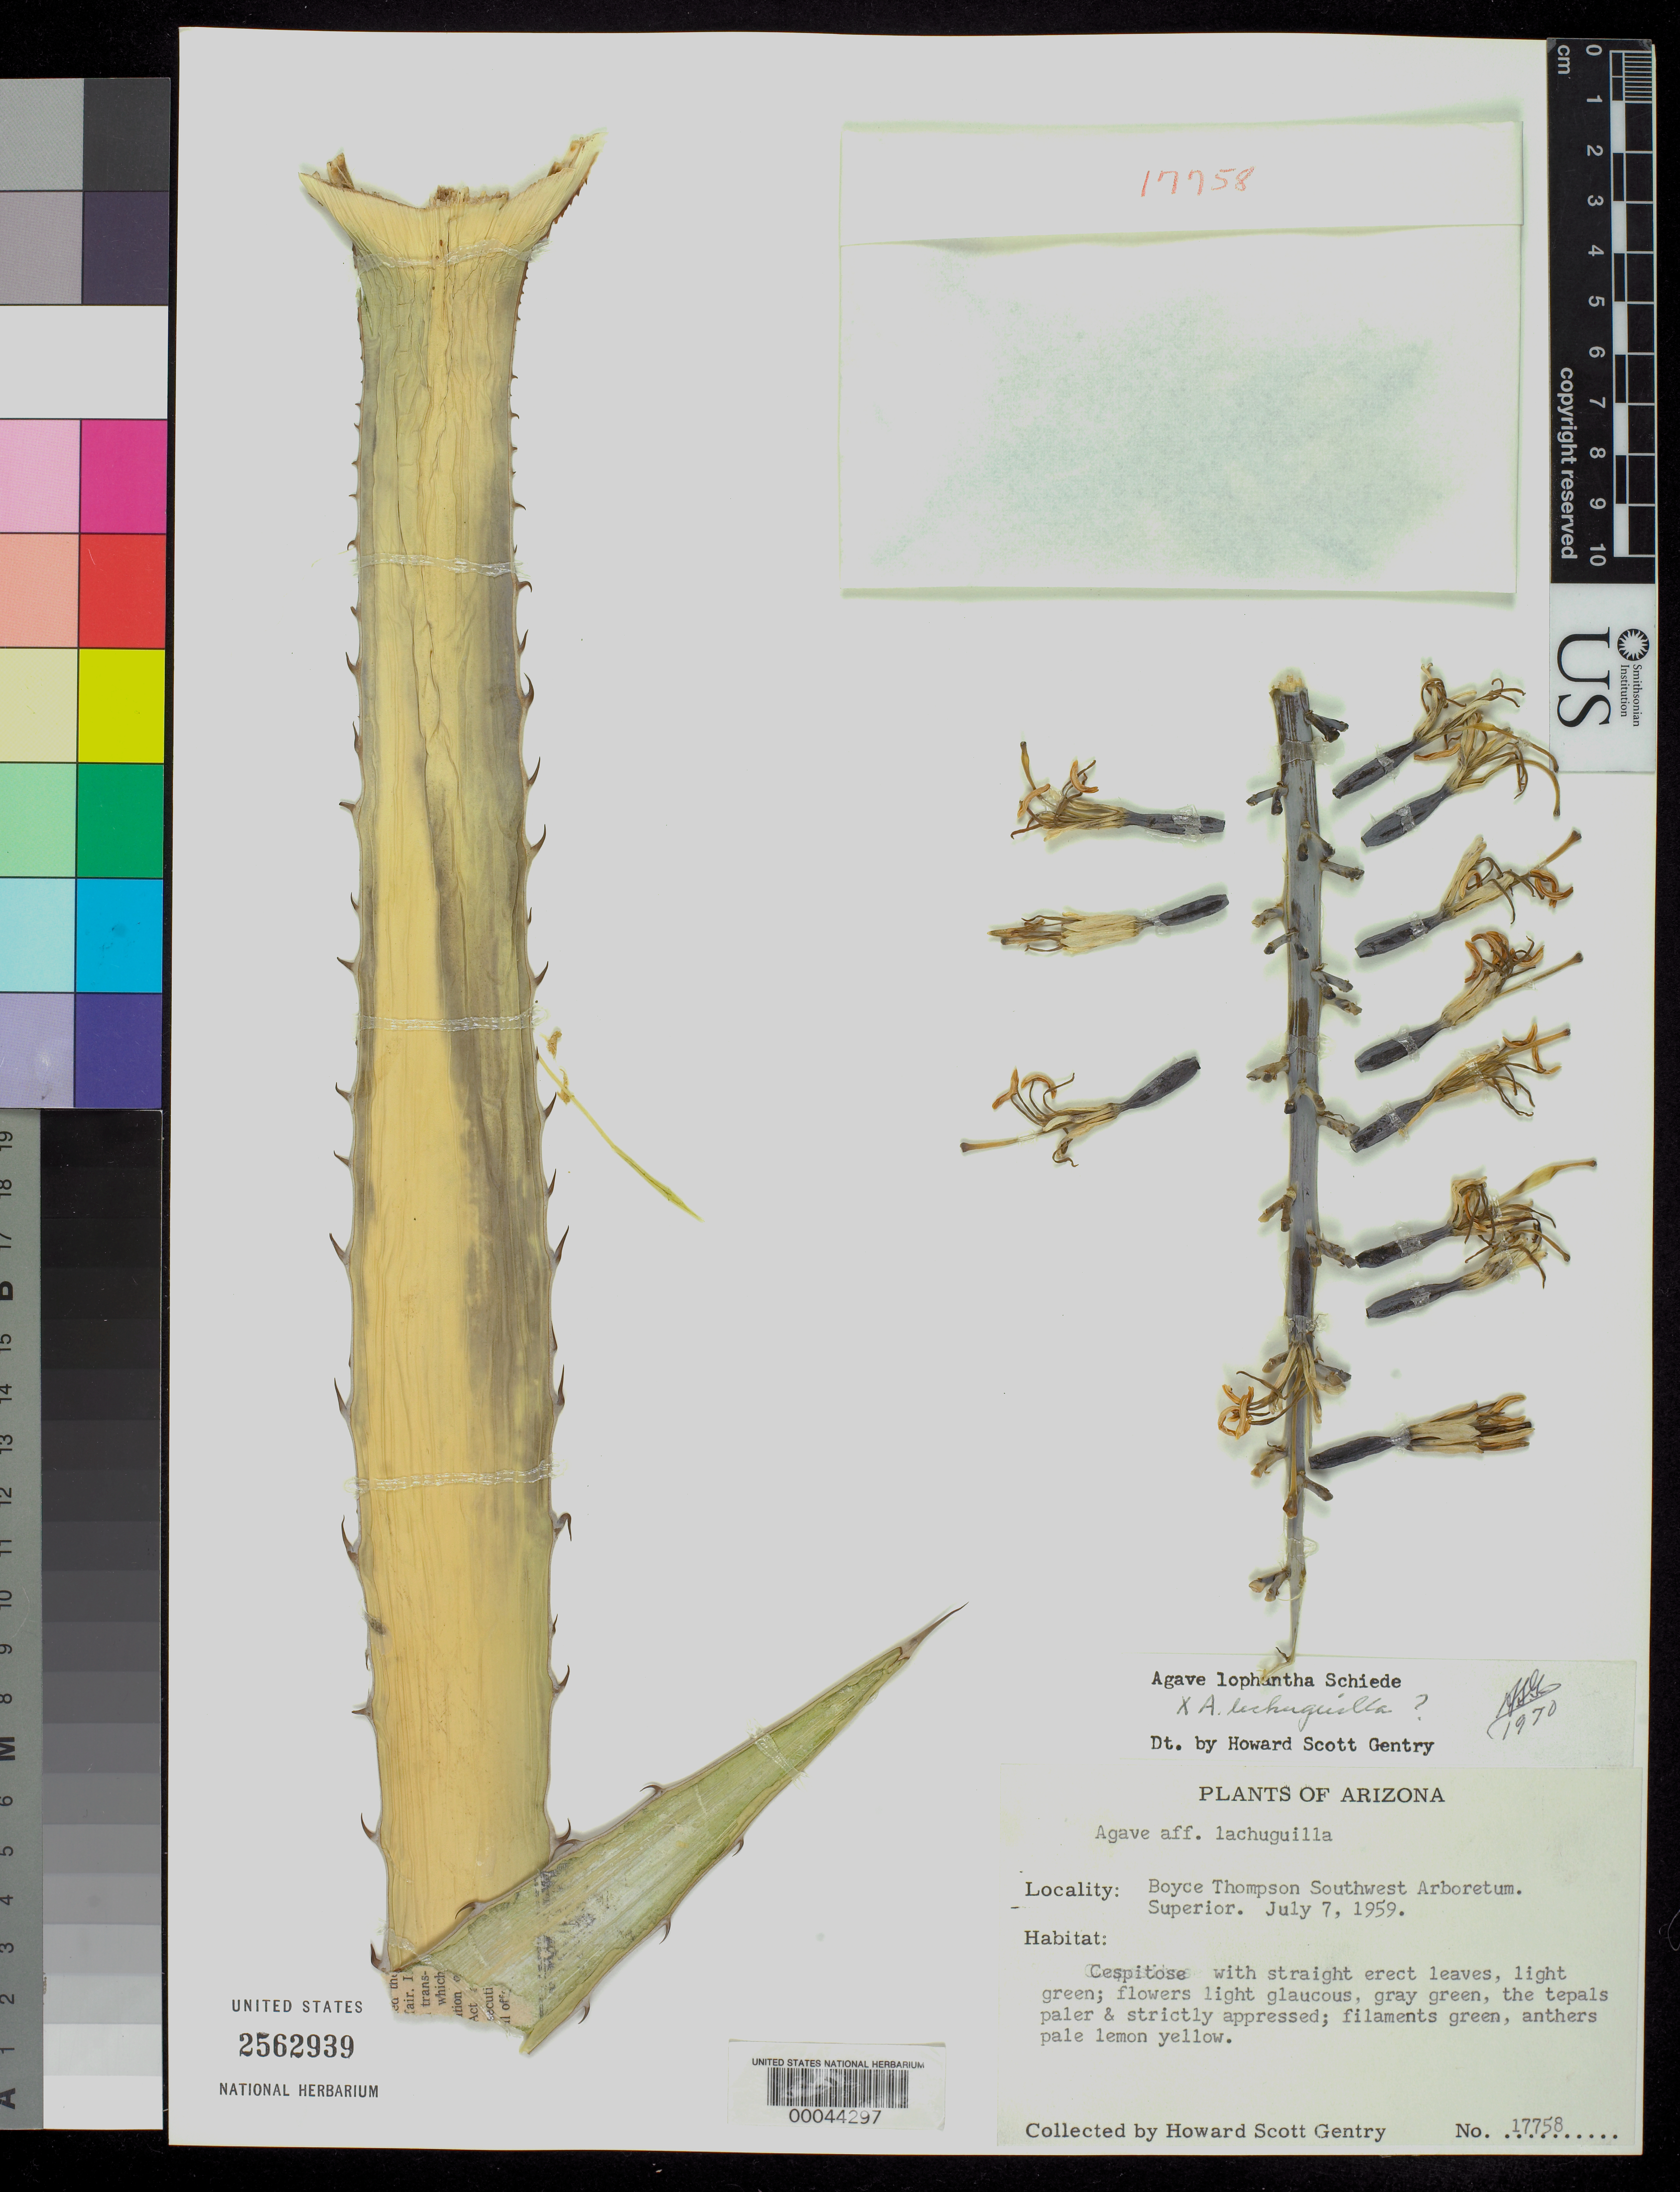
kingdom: Plantae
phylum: Tracheophyta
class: Liliopsida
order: Asparagales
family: Asparagaceae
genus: Agave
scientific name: Agave lophantha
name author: Schiede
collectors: H. S. Gentry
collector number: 17758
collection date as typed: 07 Jul 1959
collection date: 1959-07-07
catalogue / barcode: US 2562939